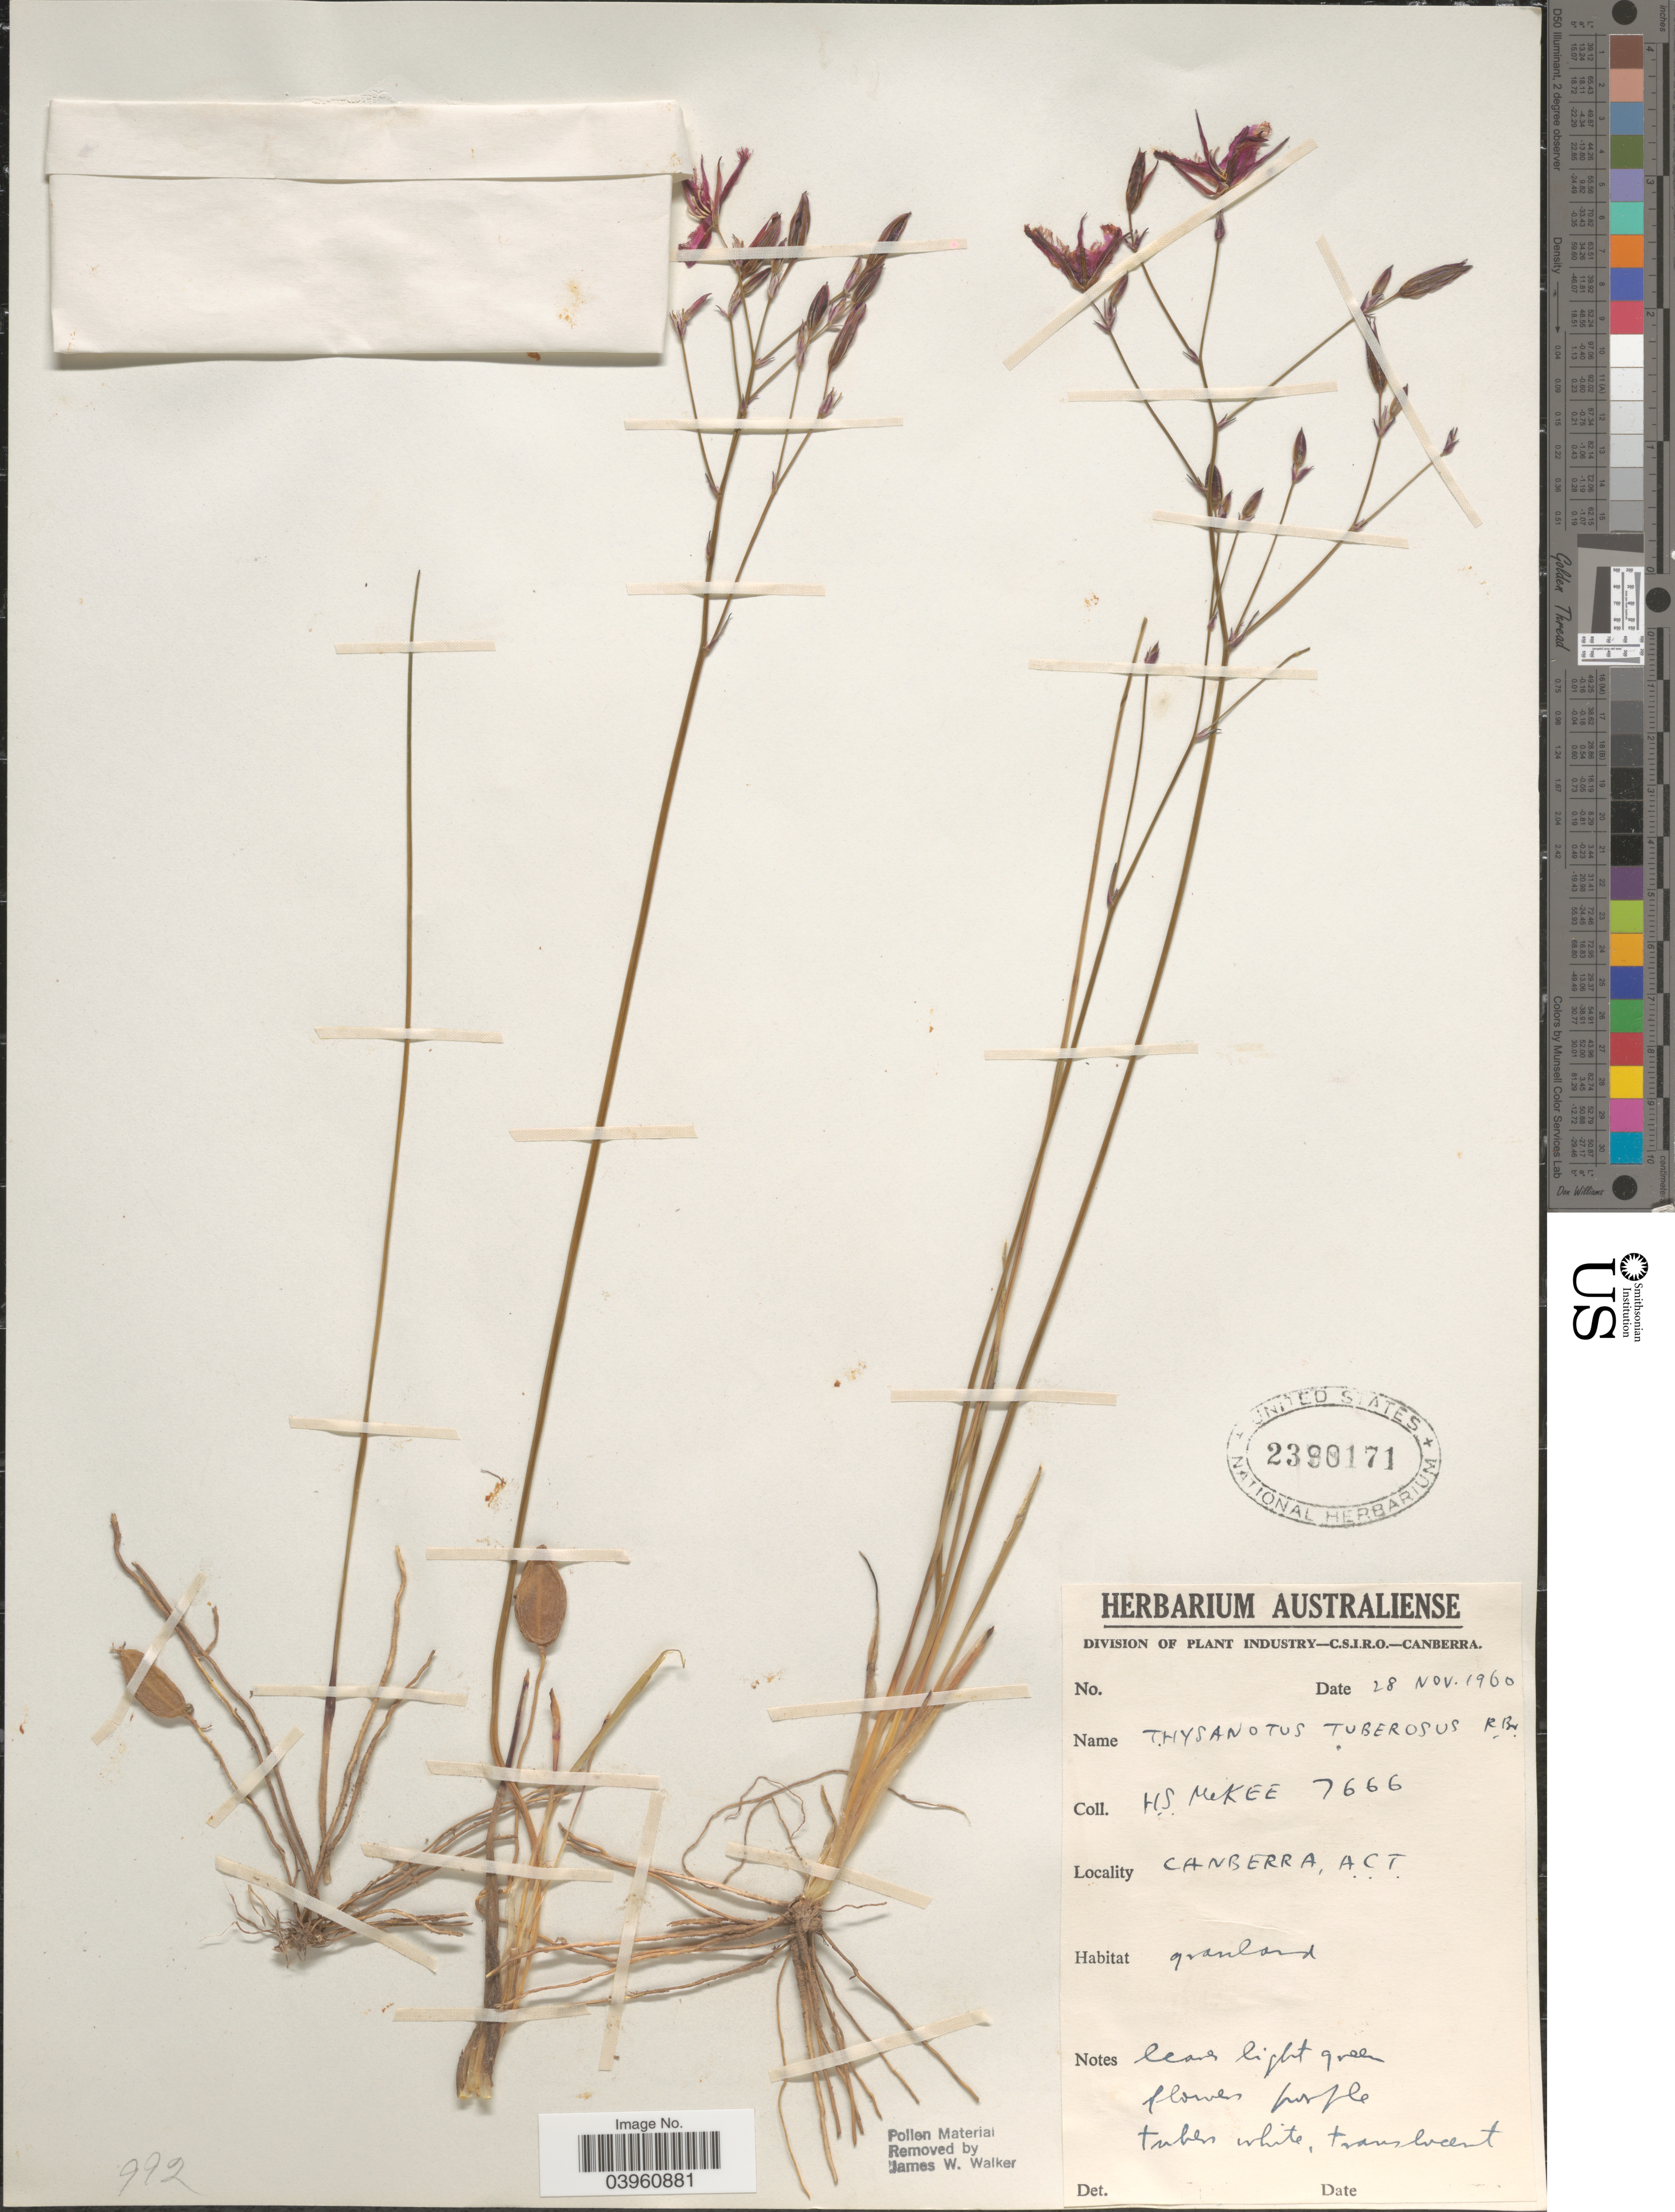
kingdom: Plantae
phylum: Tracheophyta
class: Liliopsida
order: Asparagales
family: Asparagaceae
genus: Thysanotus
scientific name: Thysanotus tuberosus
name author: R. Br.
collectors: H. S. McKee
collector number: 7666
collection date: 1960-11-28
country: Australia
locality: Canberra, A. C. T.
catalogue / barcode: US 2390171